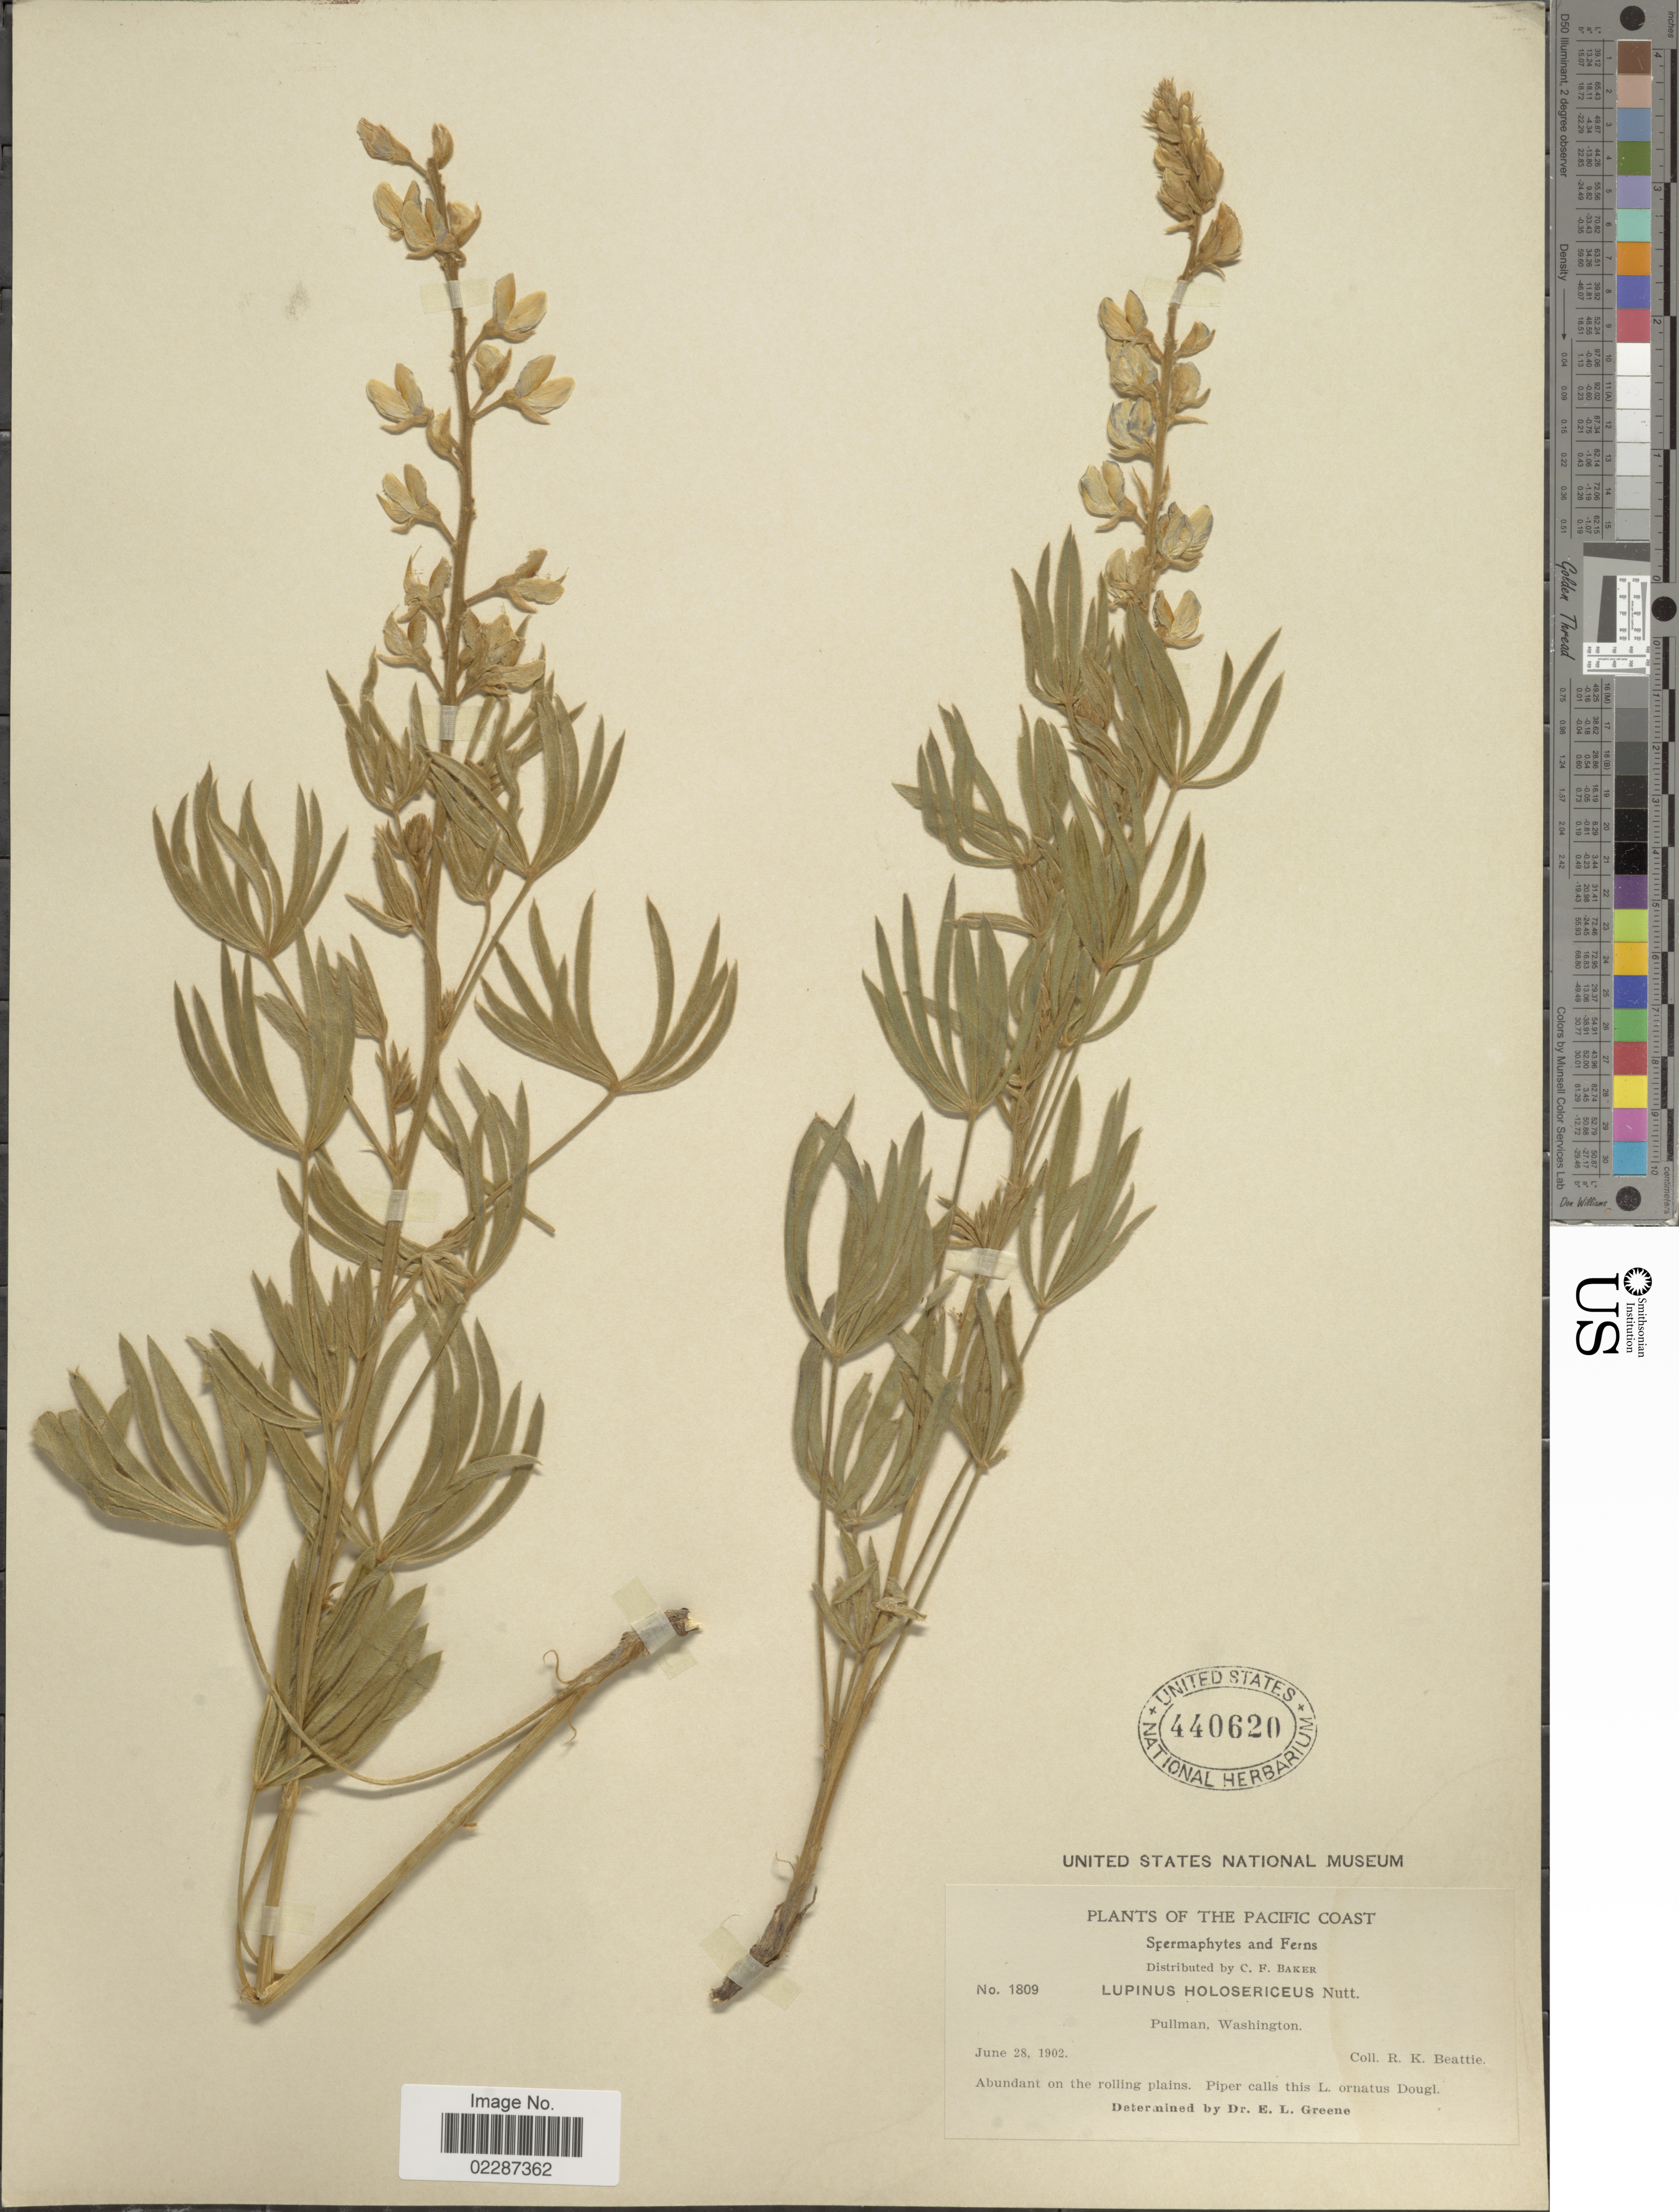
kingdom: Plantae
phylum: Tracheophyta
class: Magnoliopsida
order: Fabales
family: Fabaceae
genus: Lupinus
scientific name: Lupinus sericeus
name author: Pursh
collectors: R. K. Beattie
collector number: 1809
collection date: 1902-06-28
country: United States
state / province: Washington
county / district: Whitman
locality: Pacific Coast, Pullman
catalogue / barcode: US 440620